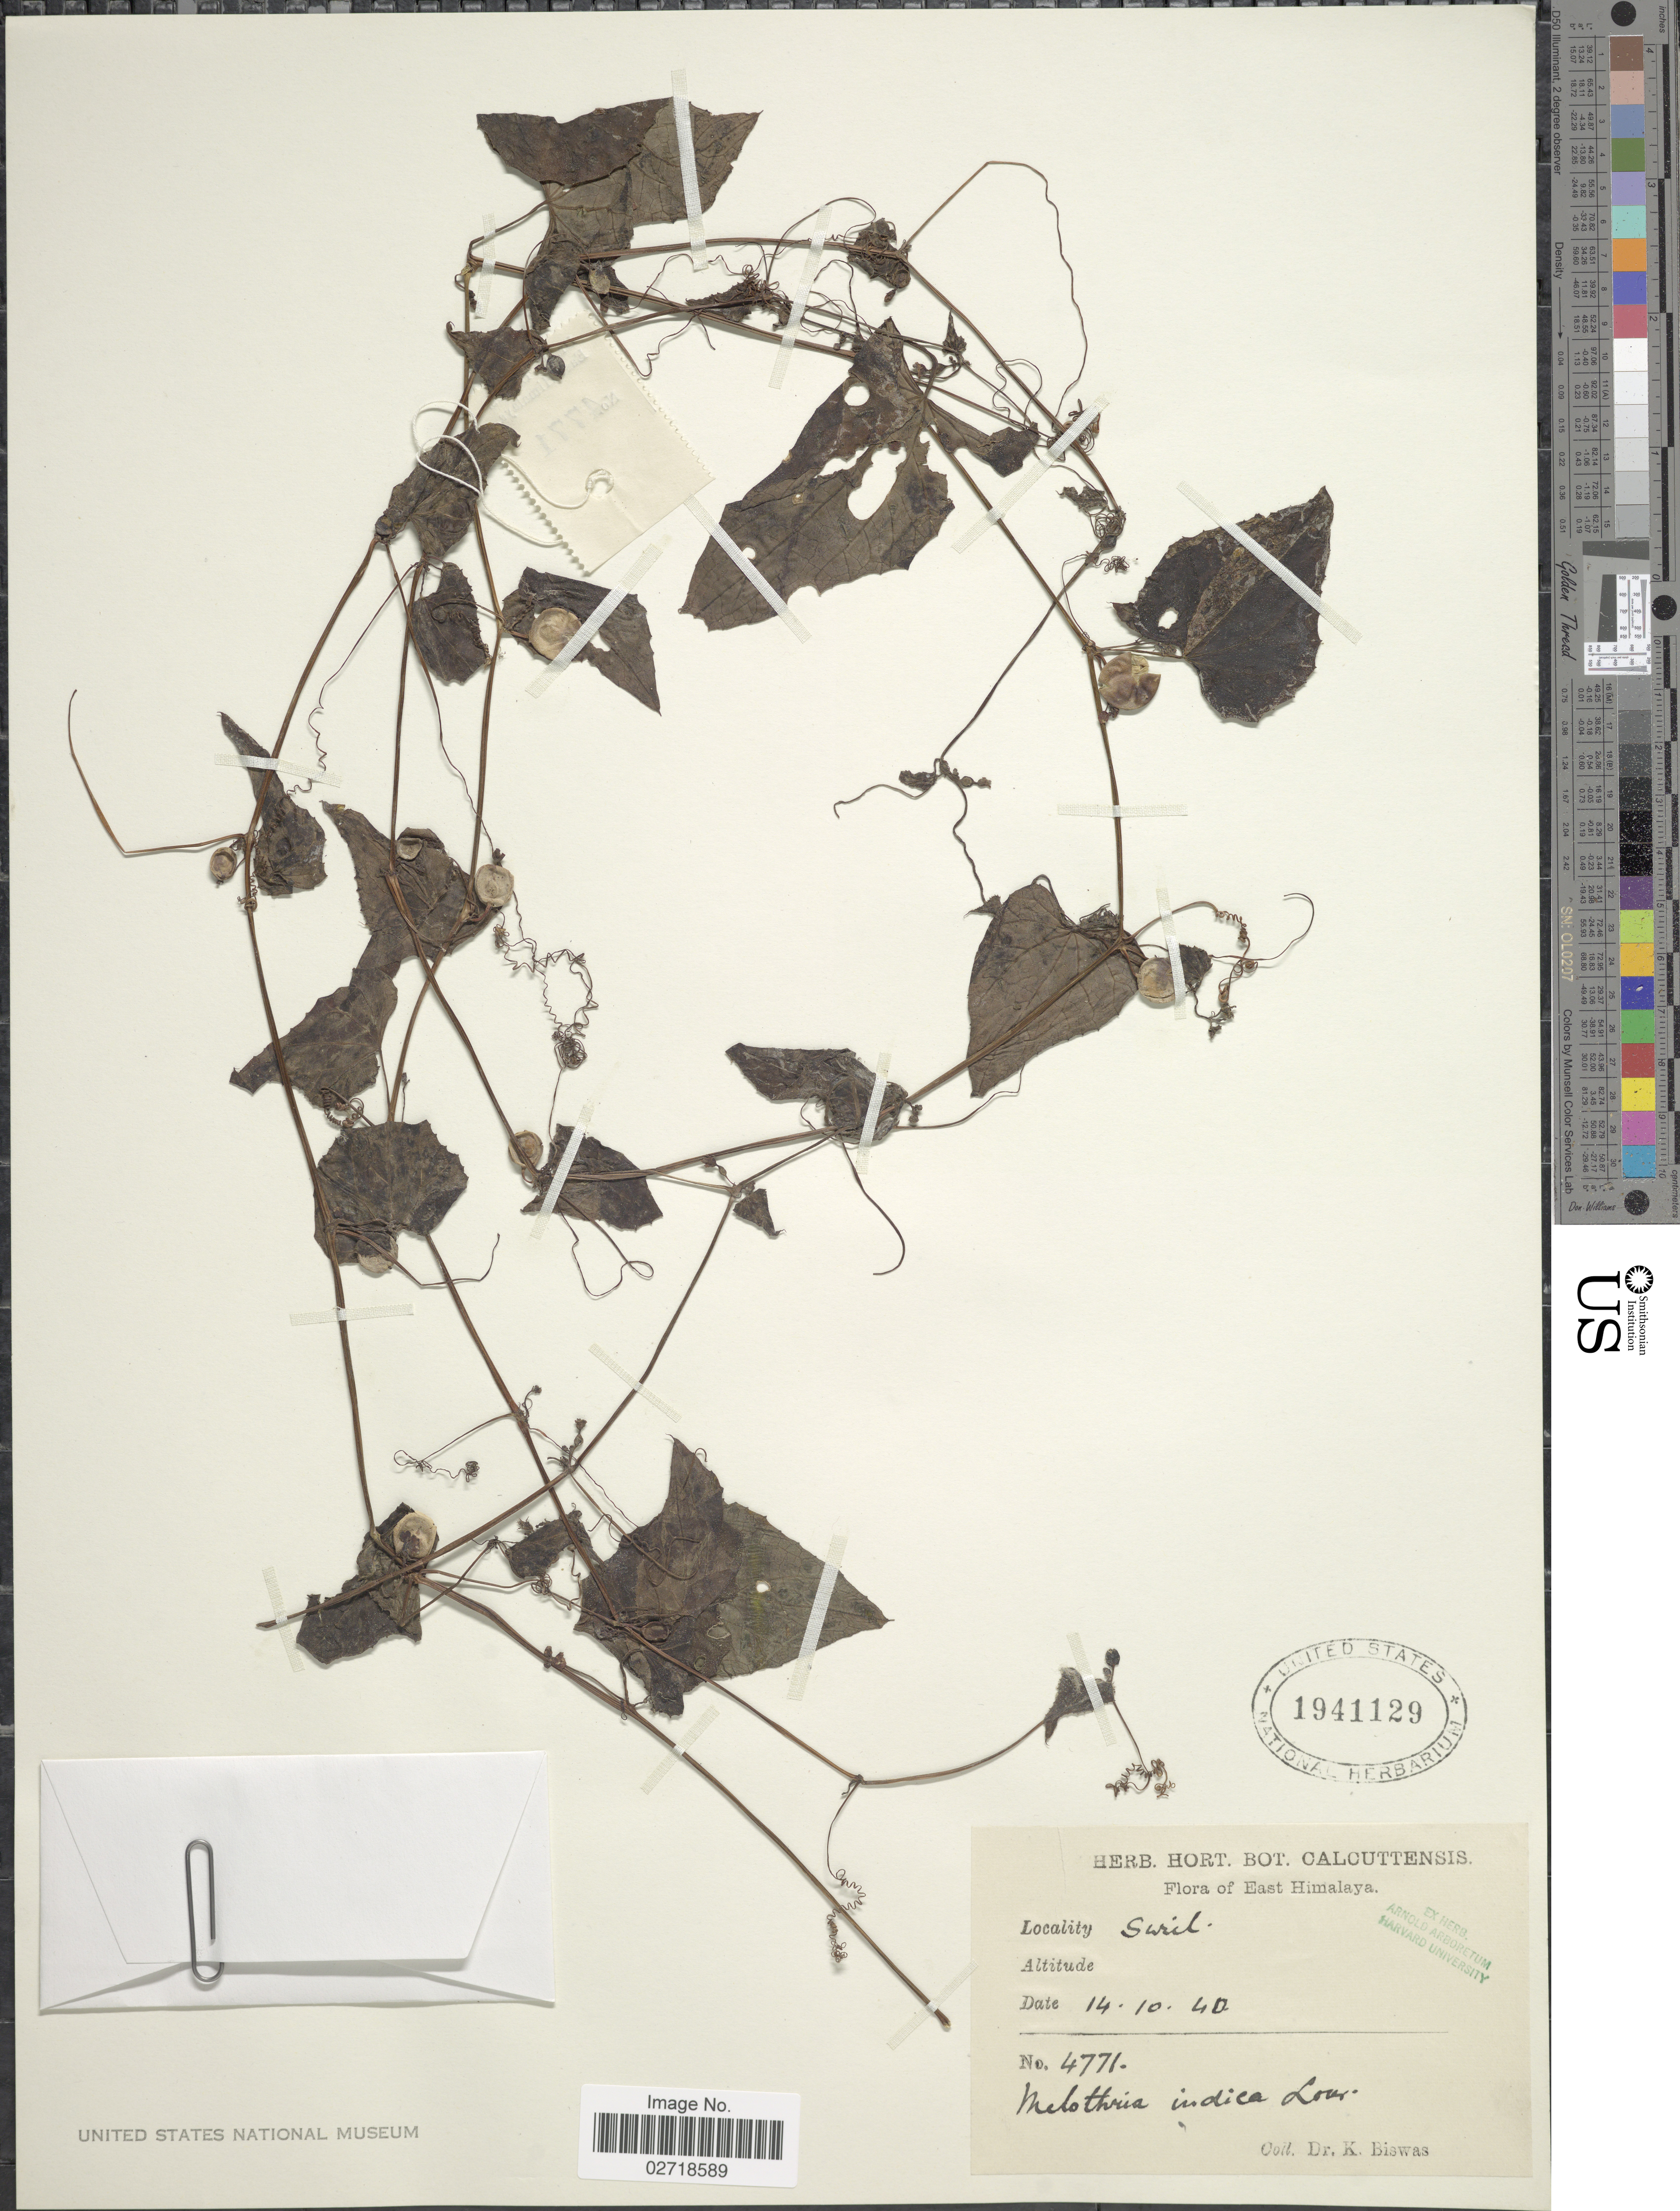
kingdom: Plantae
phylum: Tracheophyta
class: Magnoliopsida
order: Cucurbitales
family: Cucurbitaceae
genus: Zehneria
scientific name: Zehneria indica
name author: (Lour.) Keraudren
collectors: K. Biswas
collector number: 4771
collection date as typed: Transcribed d/m/y: 14/10/40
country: India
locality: East Himalaya, Swul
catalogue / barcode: US 1941129